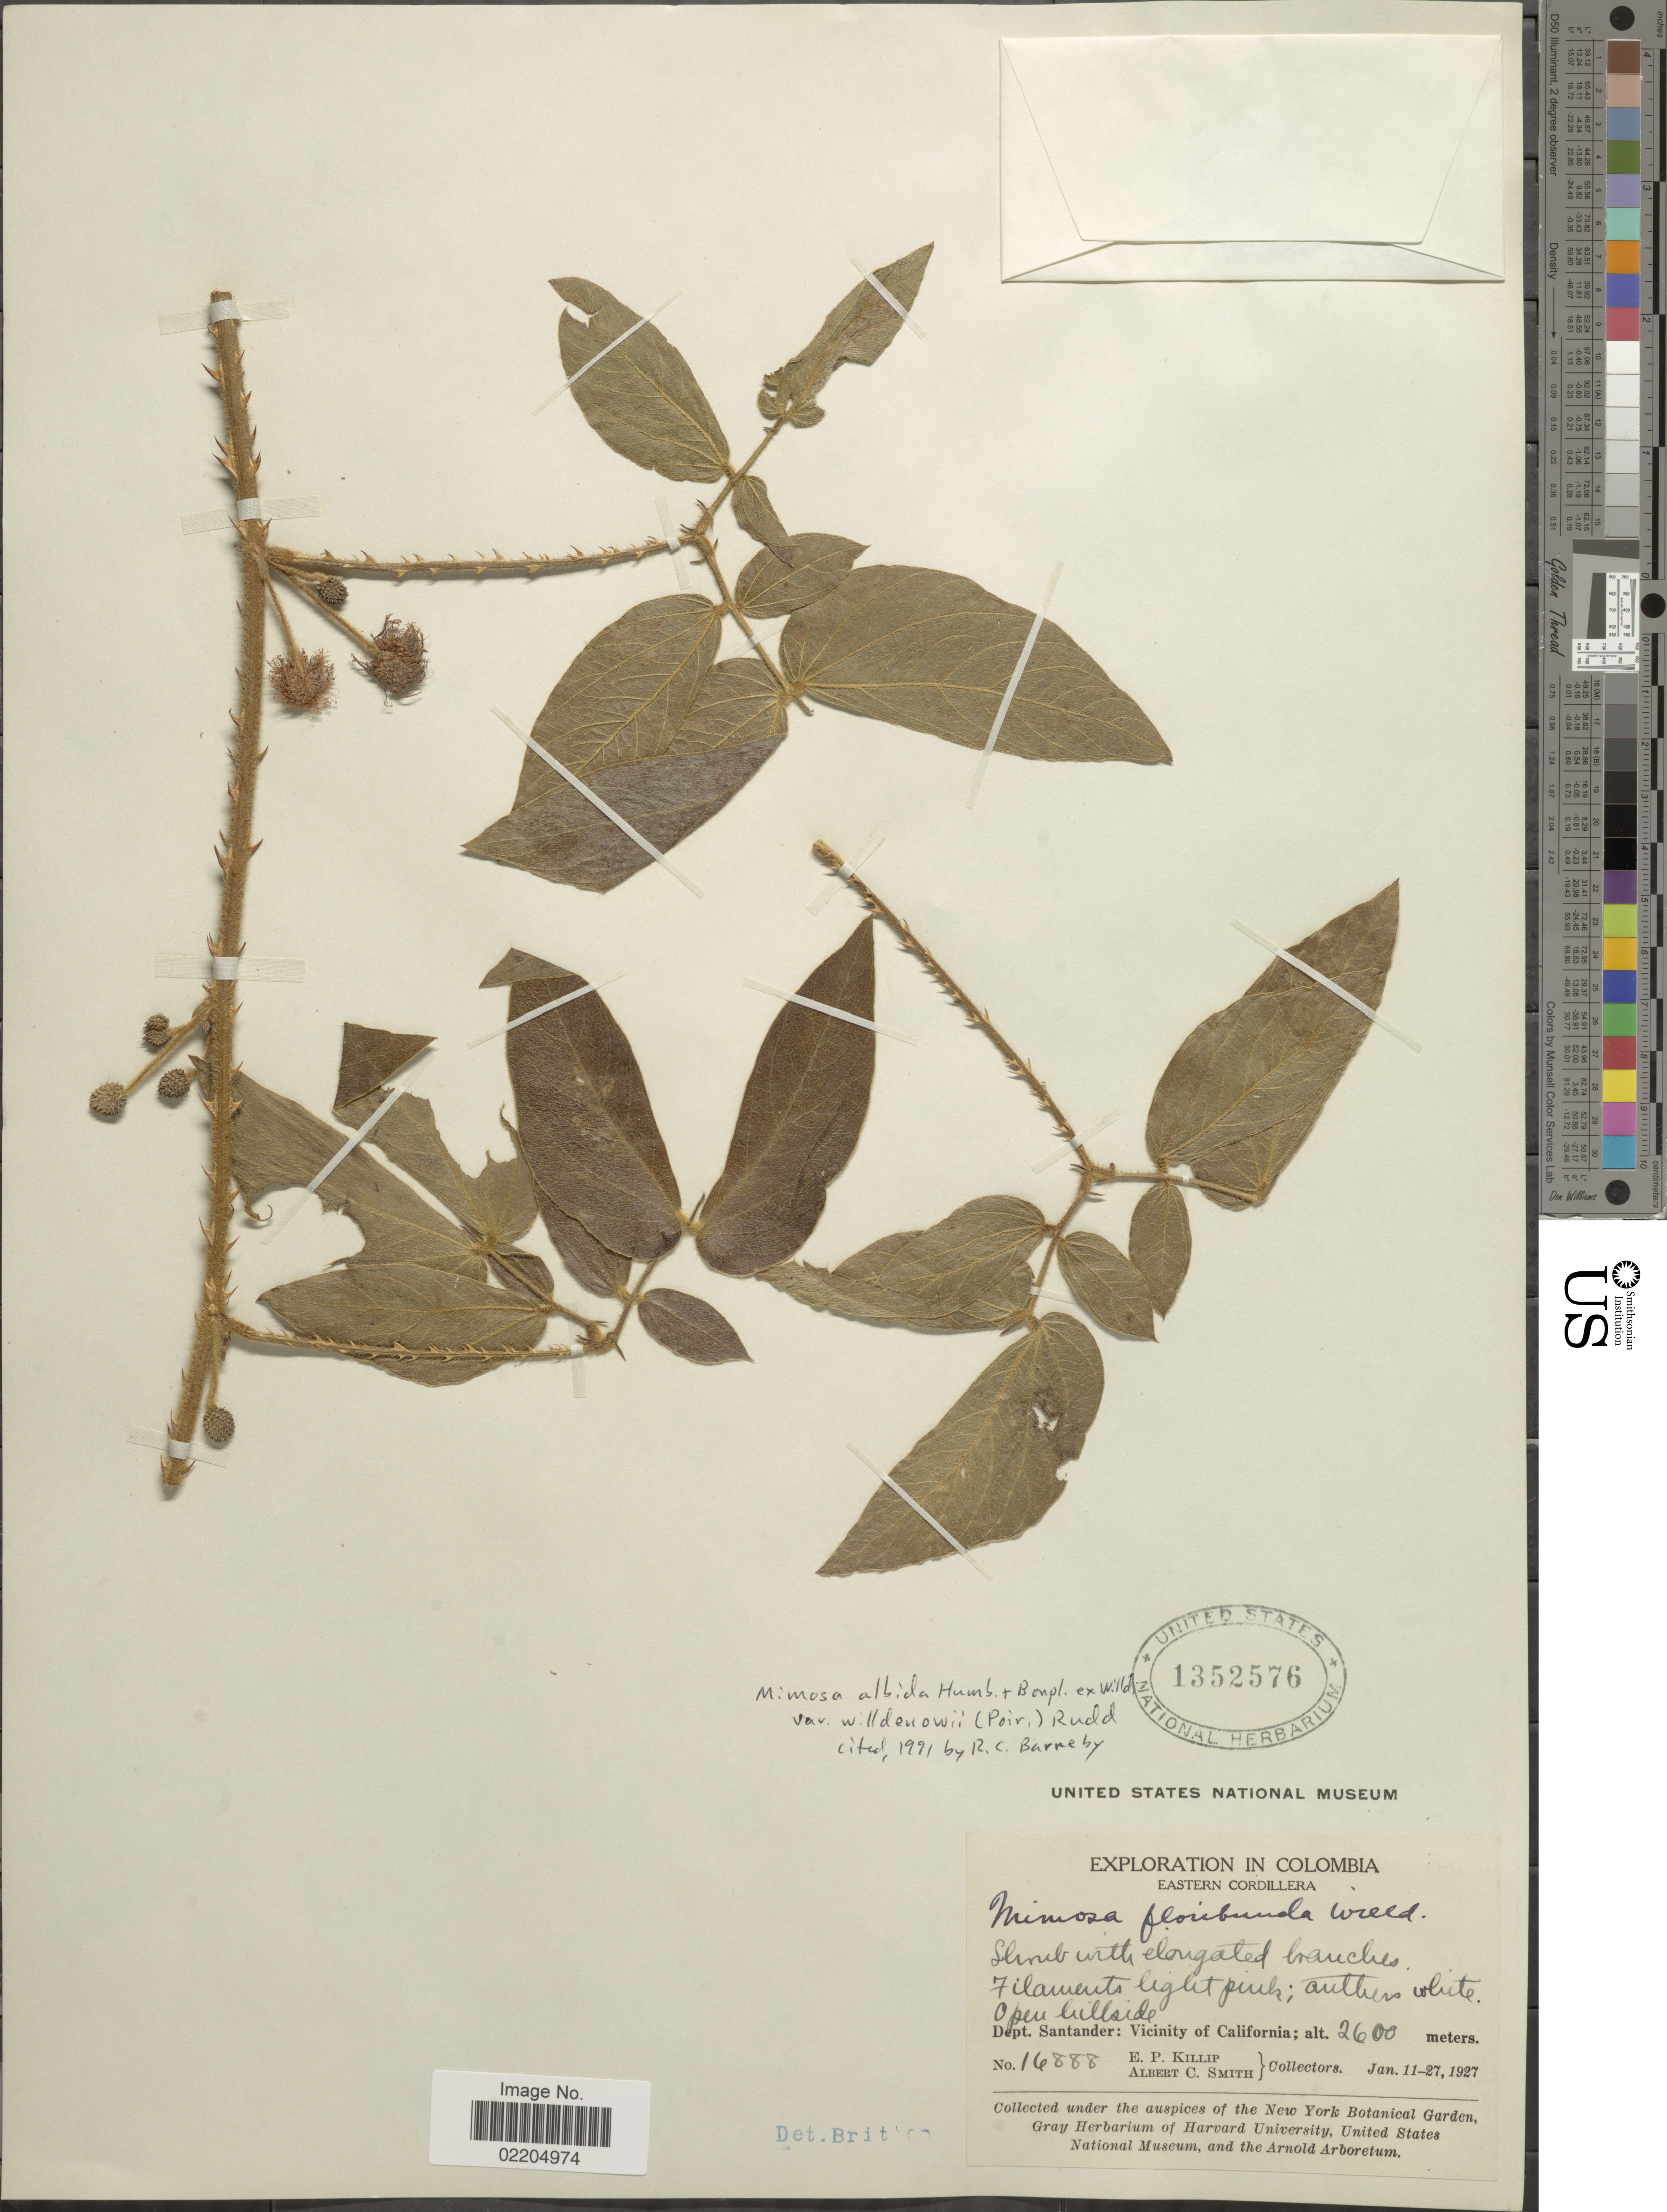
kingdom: Plantae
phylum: Tracheophyta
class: Magnoliopsida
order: Fabales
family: Fabaceae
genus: Mimosa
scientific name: Mimosa albida var. willdenowii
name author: (Poir.) Rudd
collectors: E. P. Killip & A. C. Smith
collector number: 16888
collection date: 1927-01-11/1927-01-27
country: Colombia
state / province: Santander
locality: Eastern Cordillera, Vicinity of California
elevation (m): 2600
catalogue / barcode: US 1352576